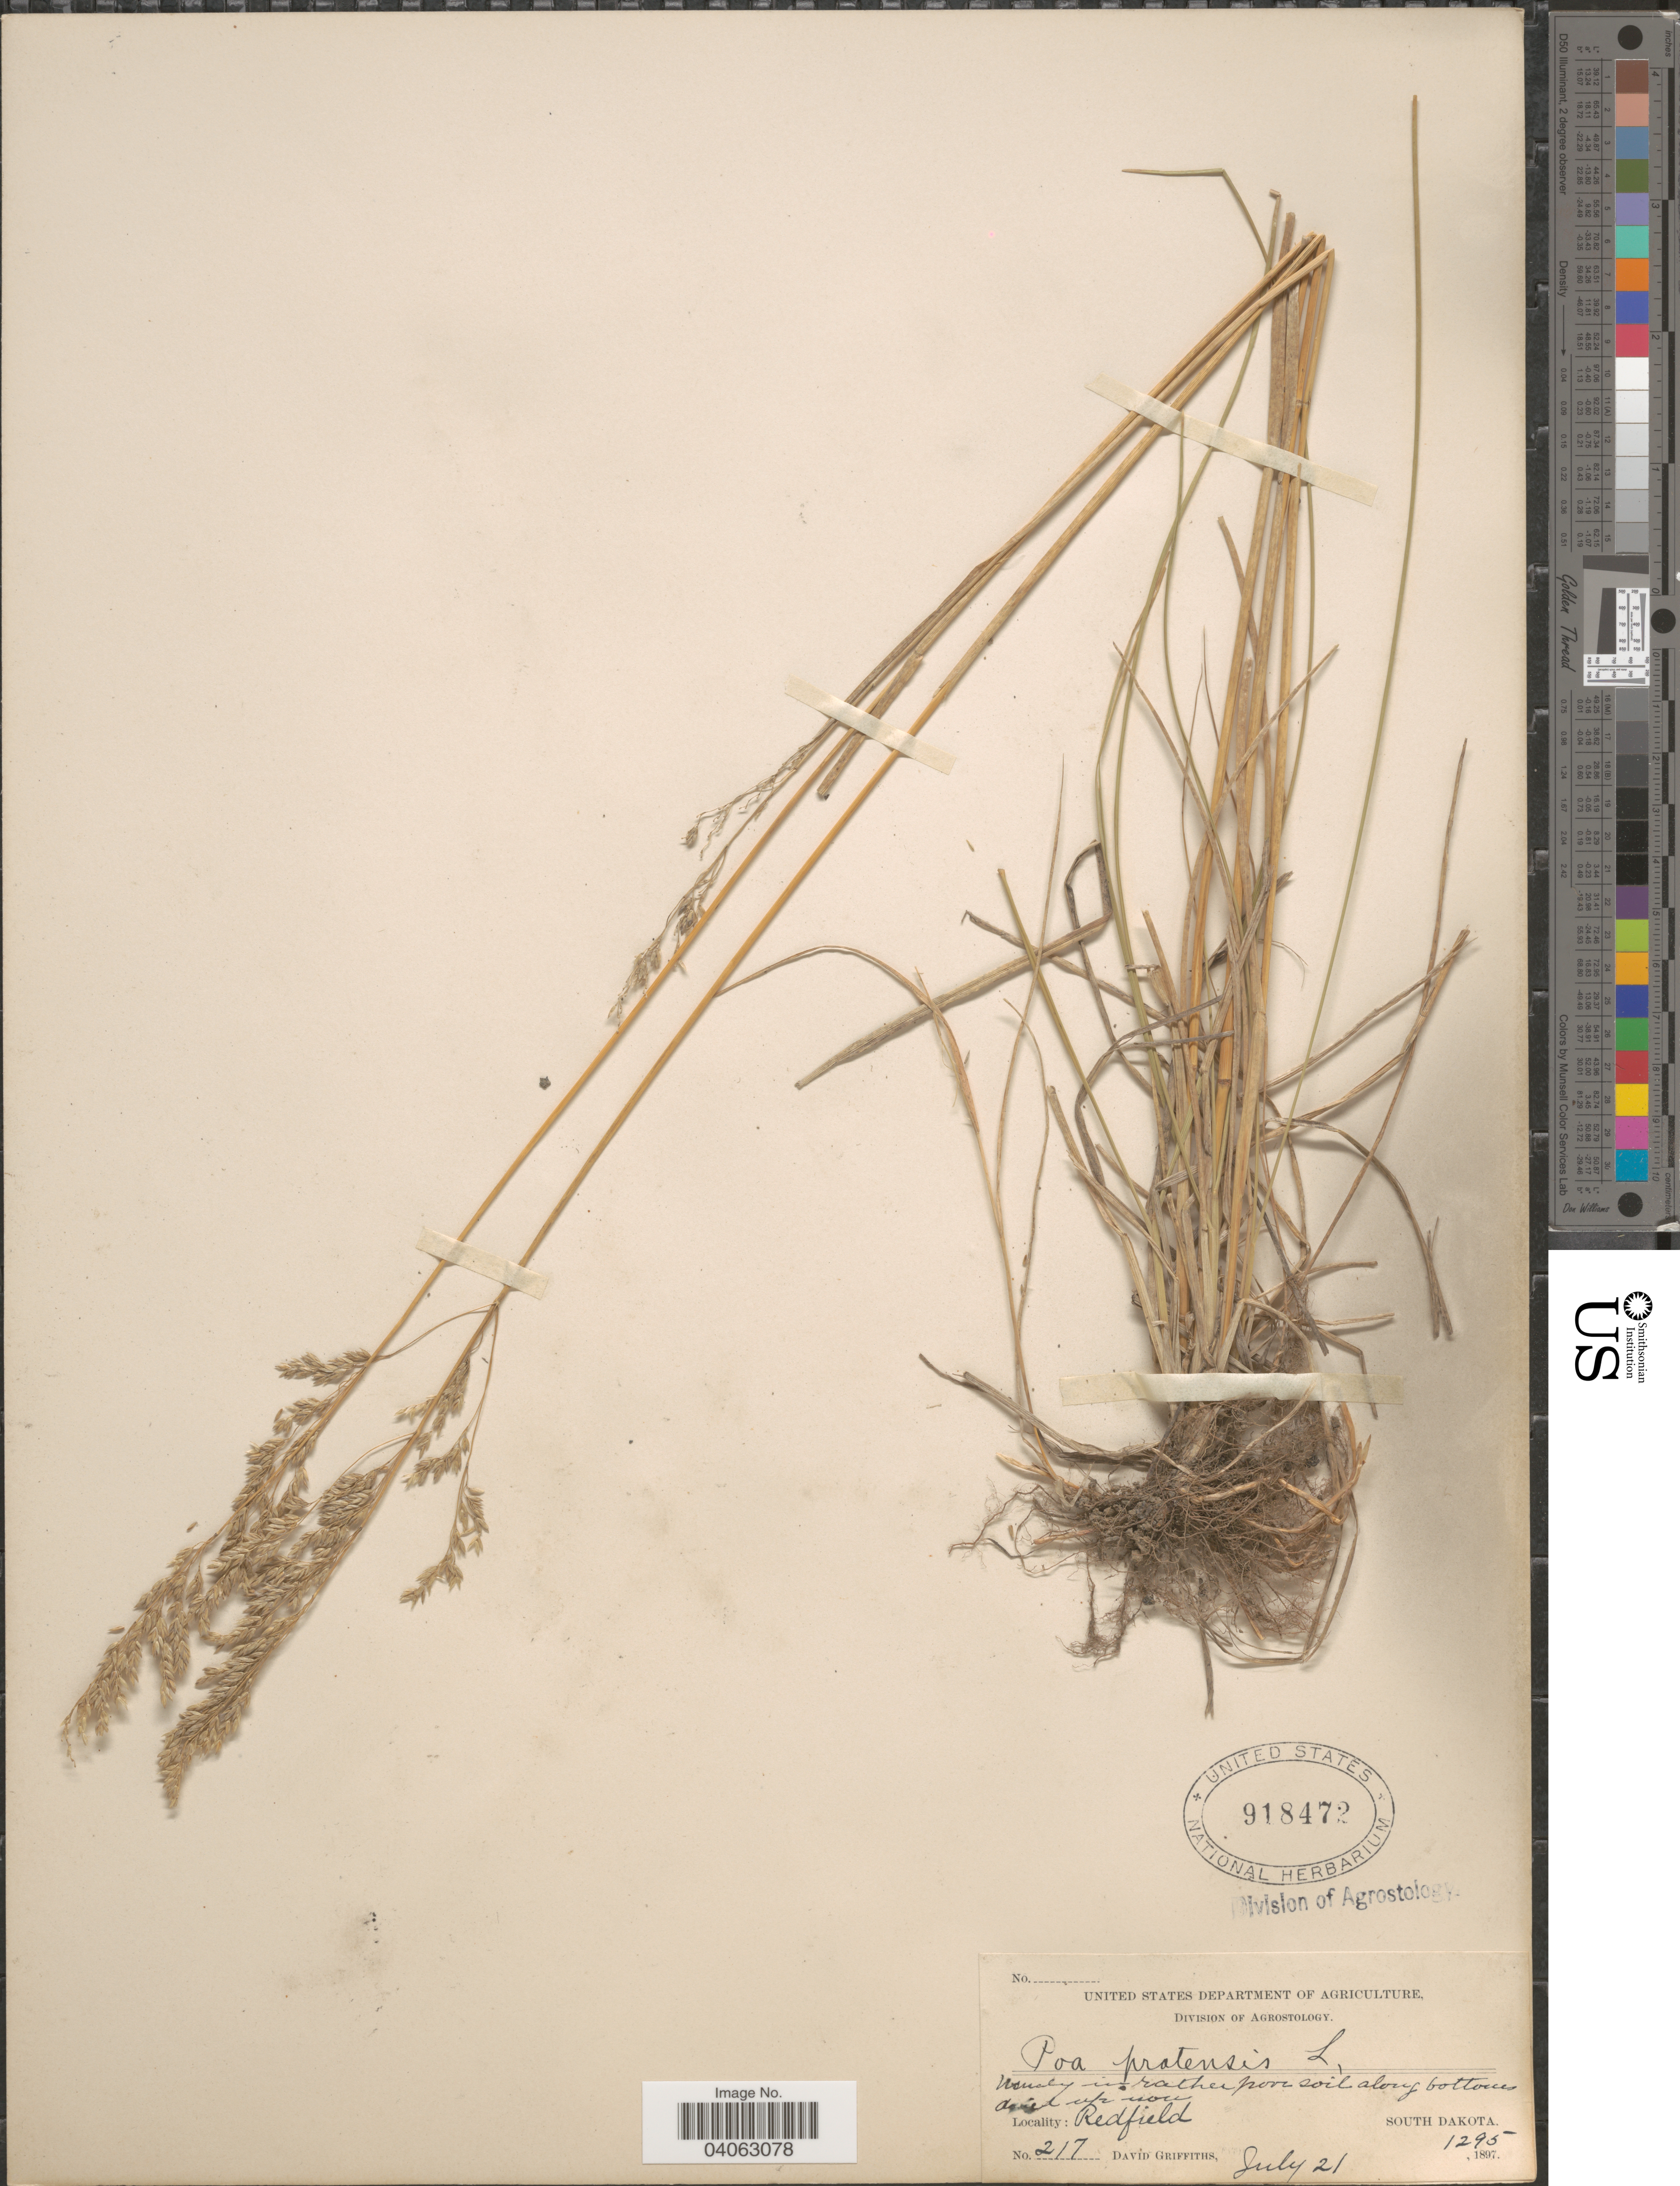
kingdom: Plantae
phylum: Tracheophyta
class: Liliopsida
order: Poales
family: Poaceae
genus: Poa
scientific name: Poa pratensis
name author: L.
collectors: D. Griffiths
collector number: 217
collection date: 1897-07-21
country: United States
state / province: South Dakota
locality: Redfield.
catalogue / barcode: US 918472